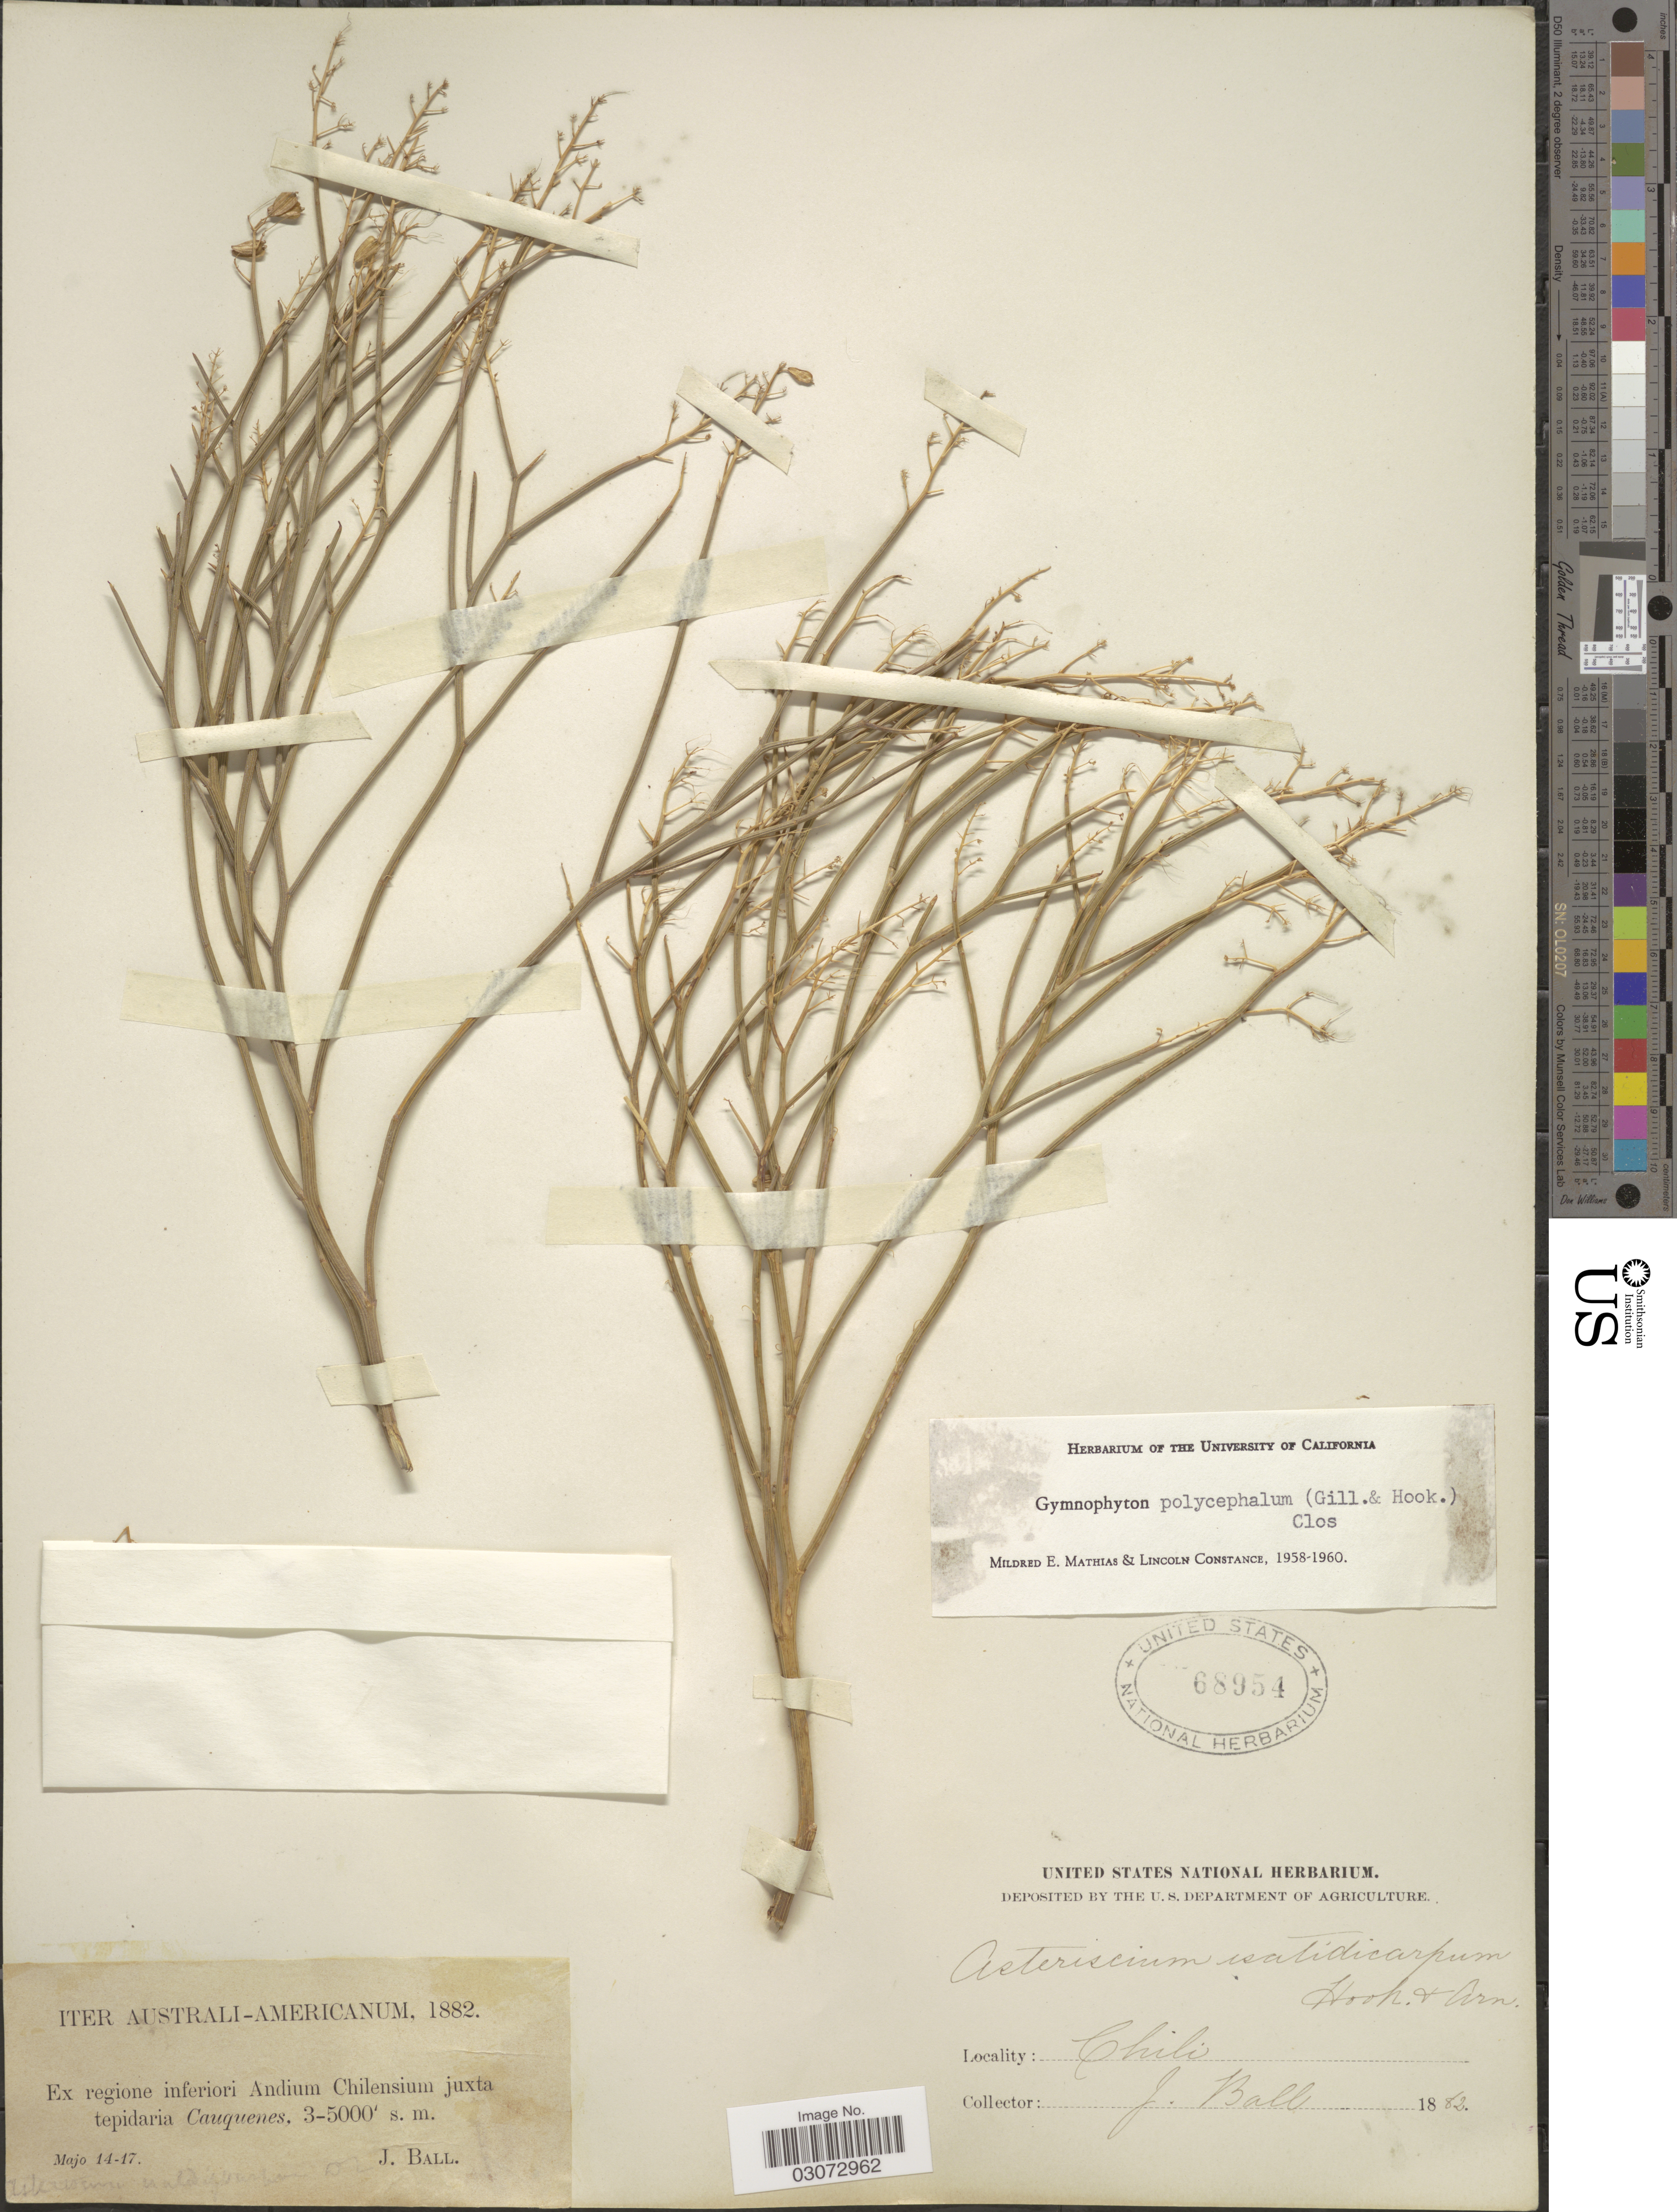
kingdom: Plantae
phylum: Tracheophyta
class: Magnoliopsida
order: Apiales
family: Apiaceae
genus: Gymnophyton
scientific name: Gymnophyton polycephalum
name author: Clos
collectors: J. Ball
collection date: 1882-05-14/1882-05-17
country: Chile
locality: Ex regione inferiori Andium Chilensium juxta tepidaria Cauquenes.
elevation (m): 914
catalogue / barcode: US 68954